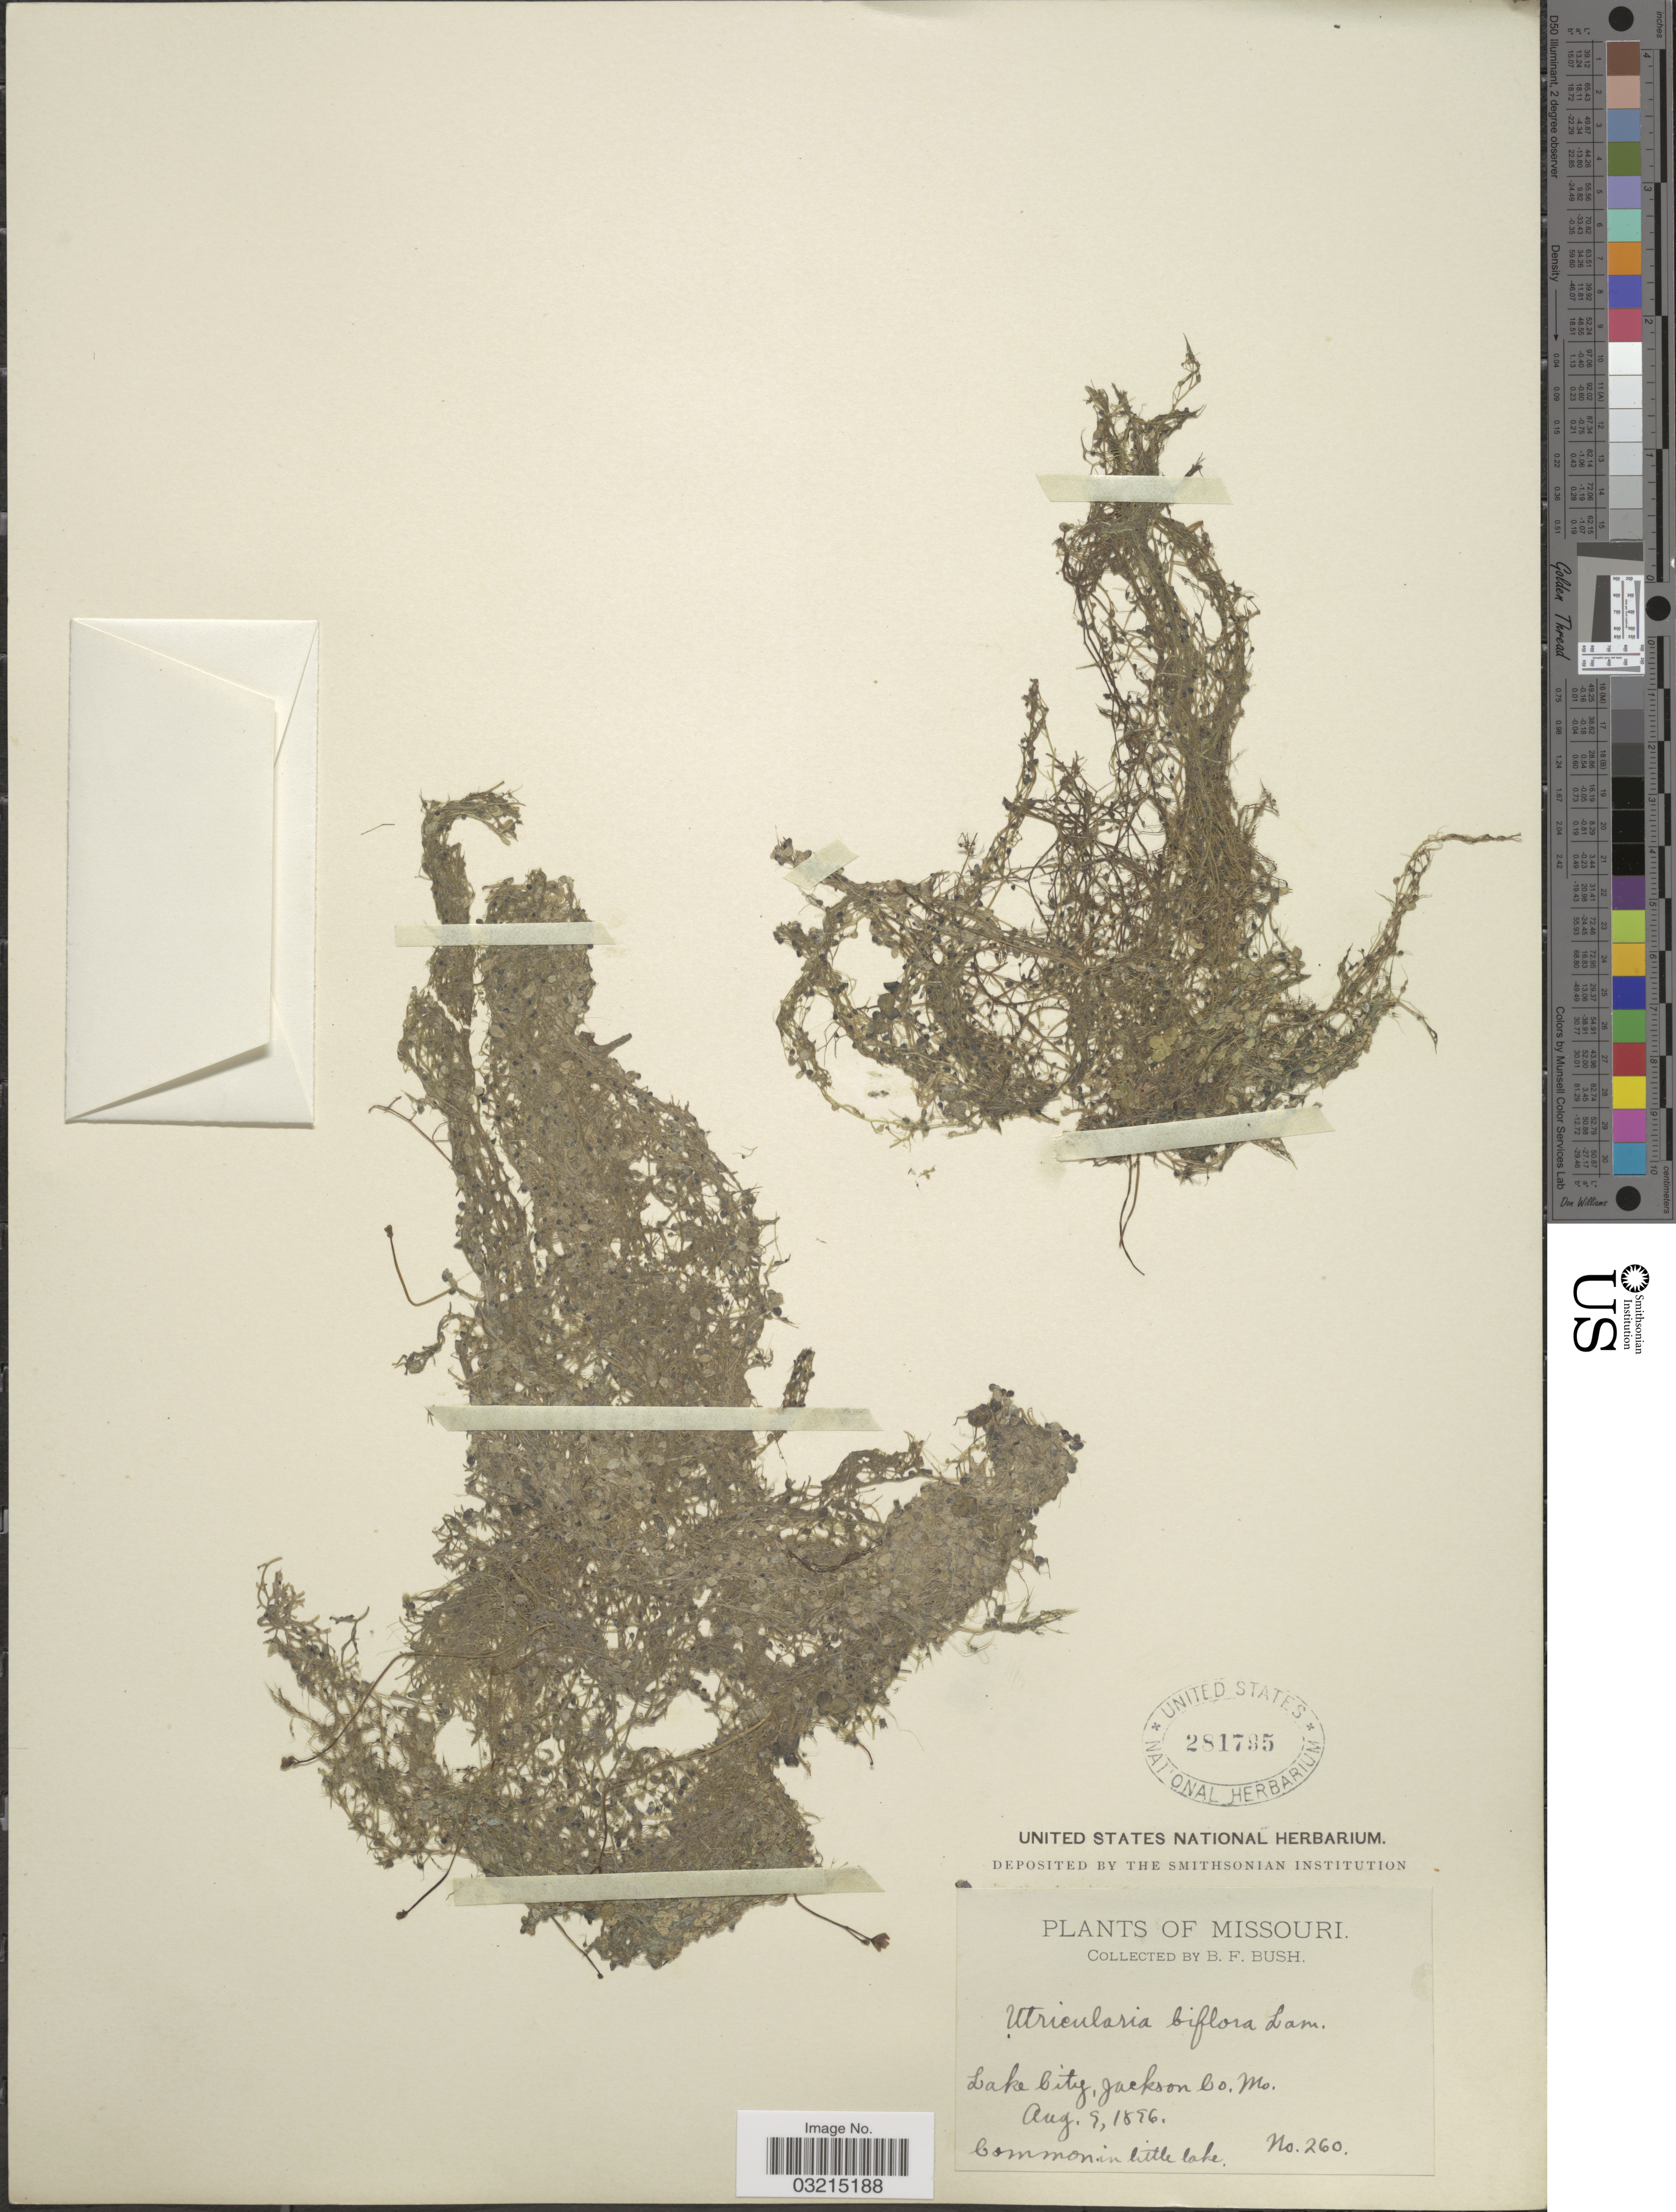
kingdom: Plantae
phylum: Tracheophyta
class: Magnoliopsida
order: Lamiales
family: Lentibulariaceae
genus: Utricularia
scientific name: Utricularia gibba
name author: L.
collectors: B. F. Bush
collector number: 260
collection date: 1896-08-09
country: United States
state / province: Missouri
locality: Lake City, Jackson Co.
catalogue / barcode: US 281795